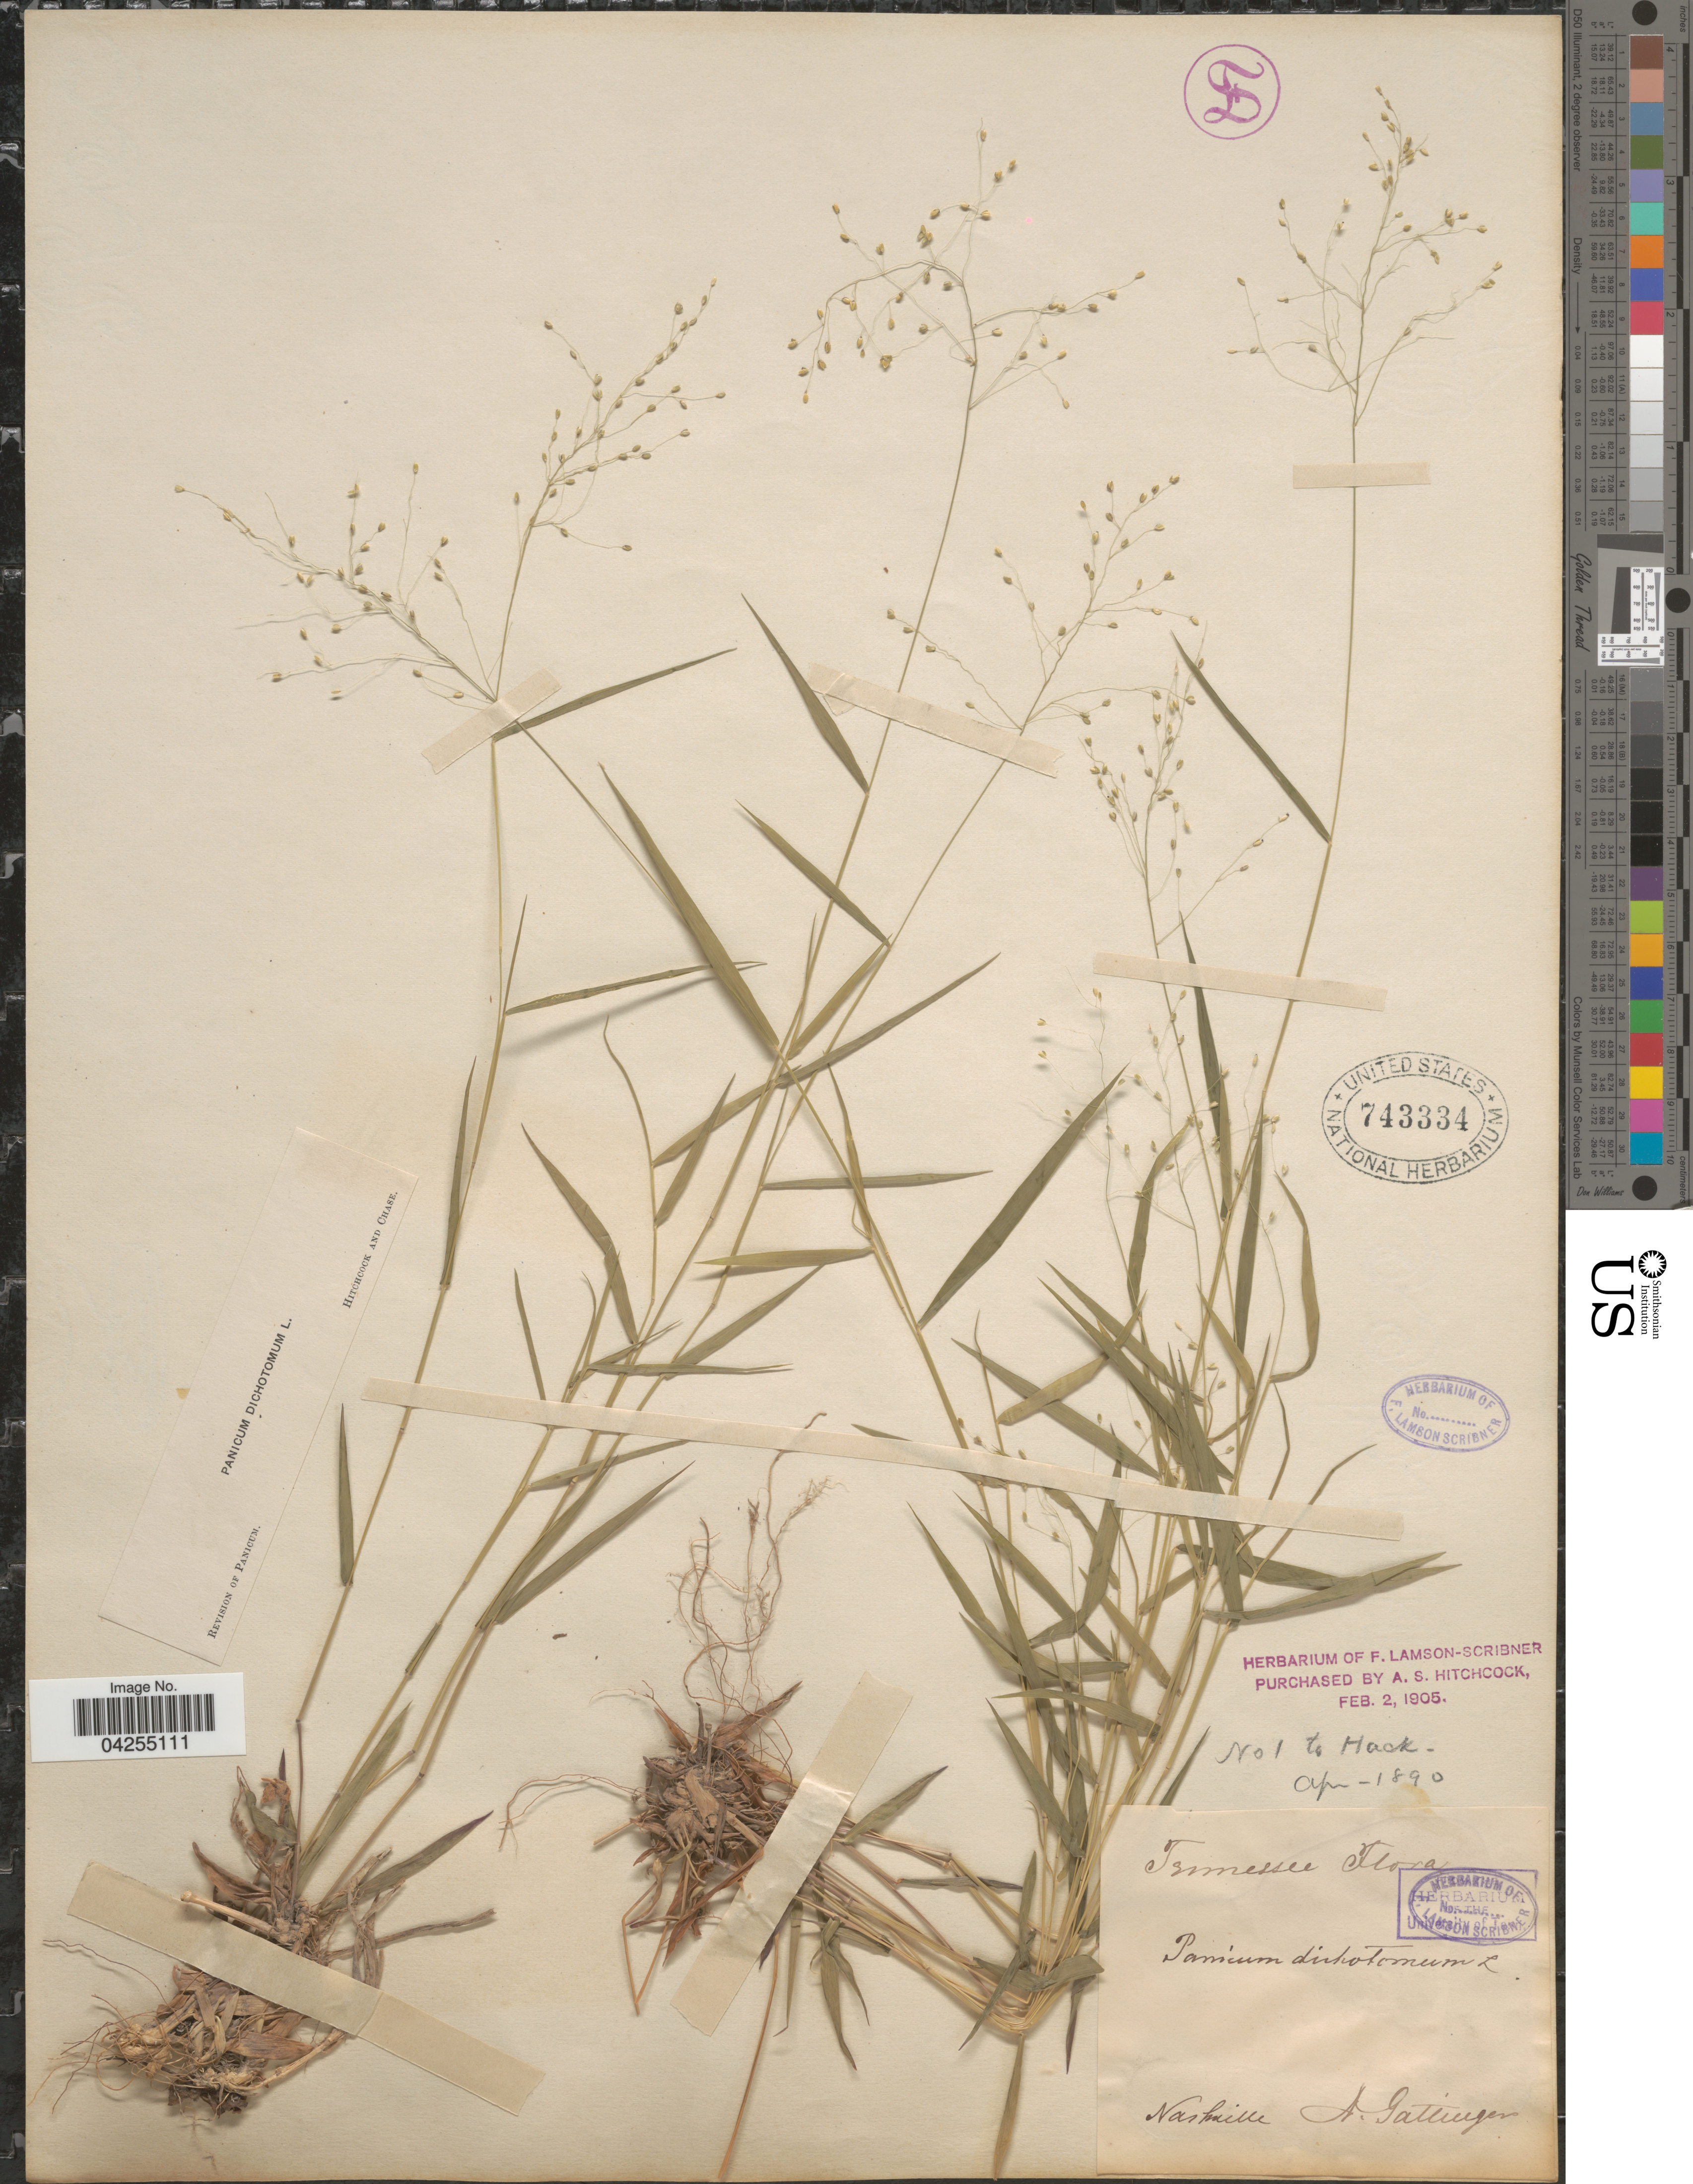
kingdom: Plantae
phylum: Tracheophyta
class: Liliopsida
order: Poales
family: Poaceae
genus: Dichanthelium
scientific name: Dichanthelium dichotomum var. dichotomum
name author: (L.) Gould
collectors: A. Gattinger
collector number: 1?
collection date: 1890-04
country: United States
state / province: Tennessee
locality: Nashville.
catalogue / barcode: US 743334